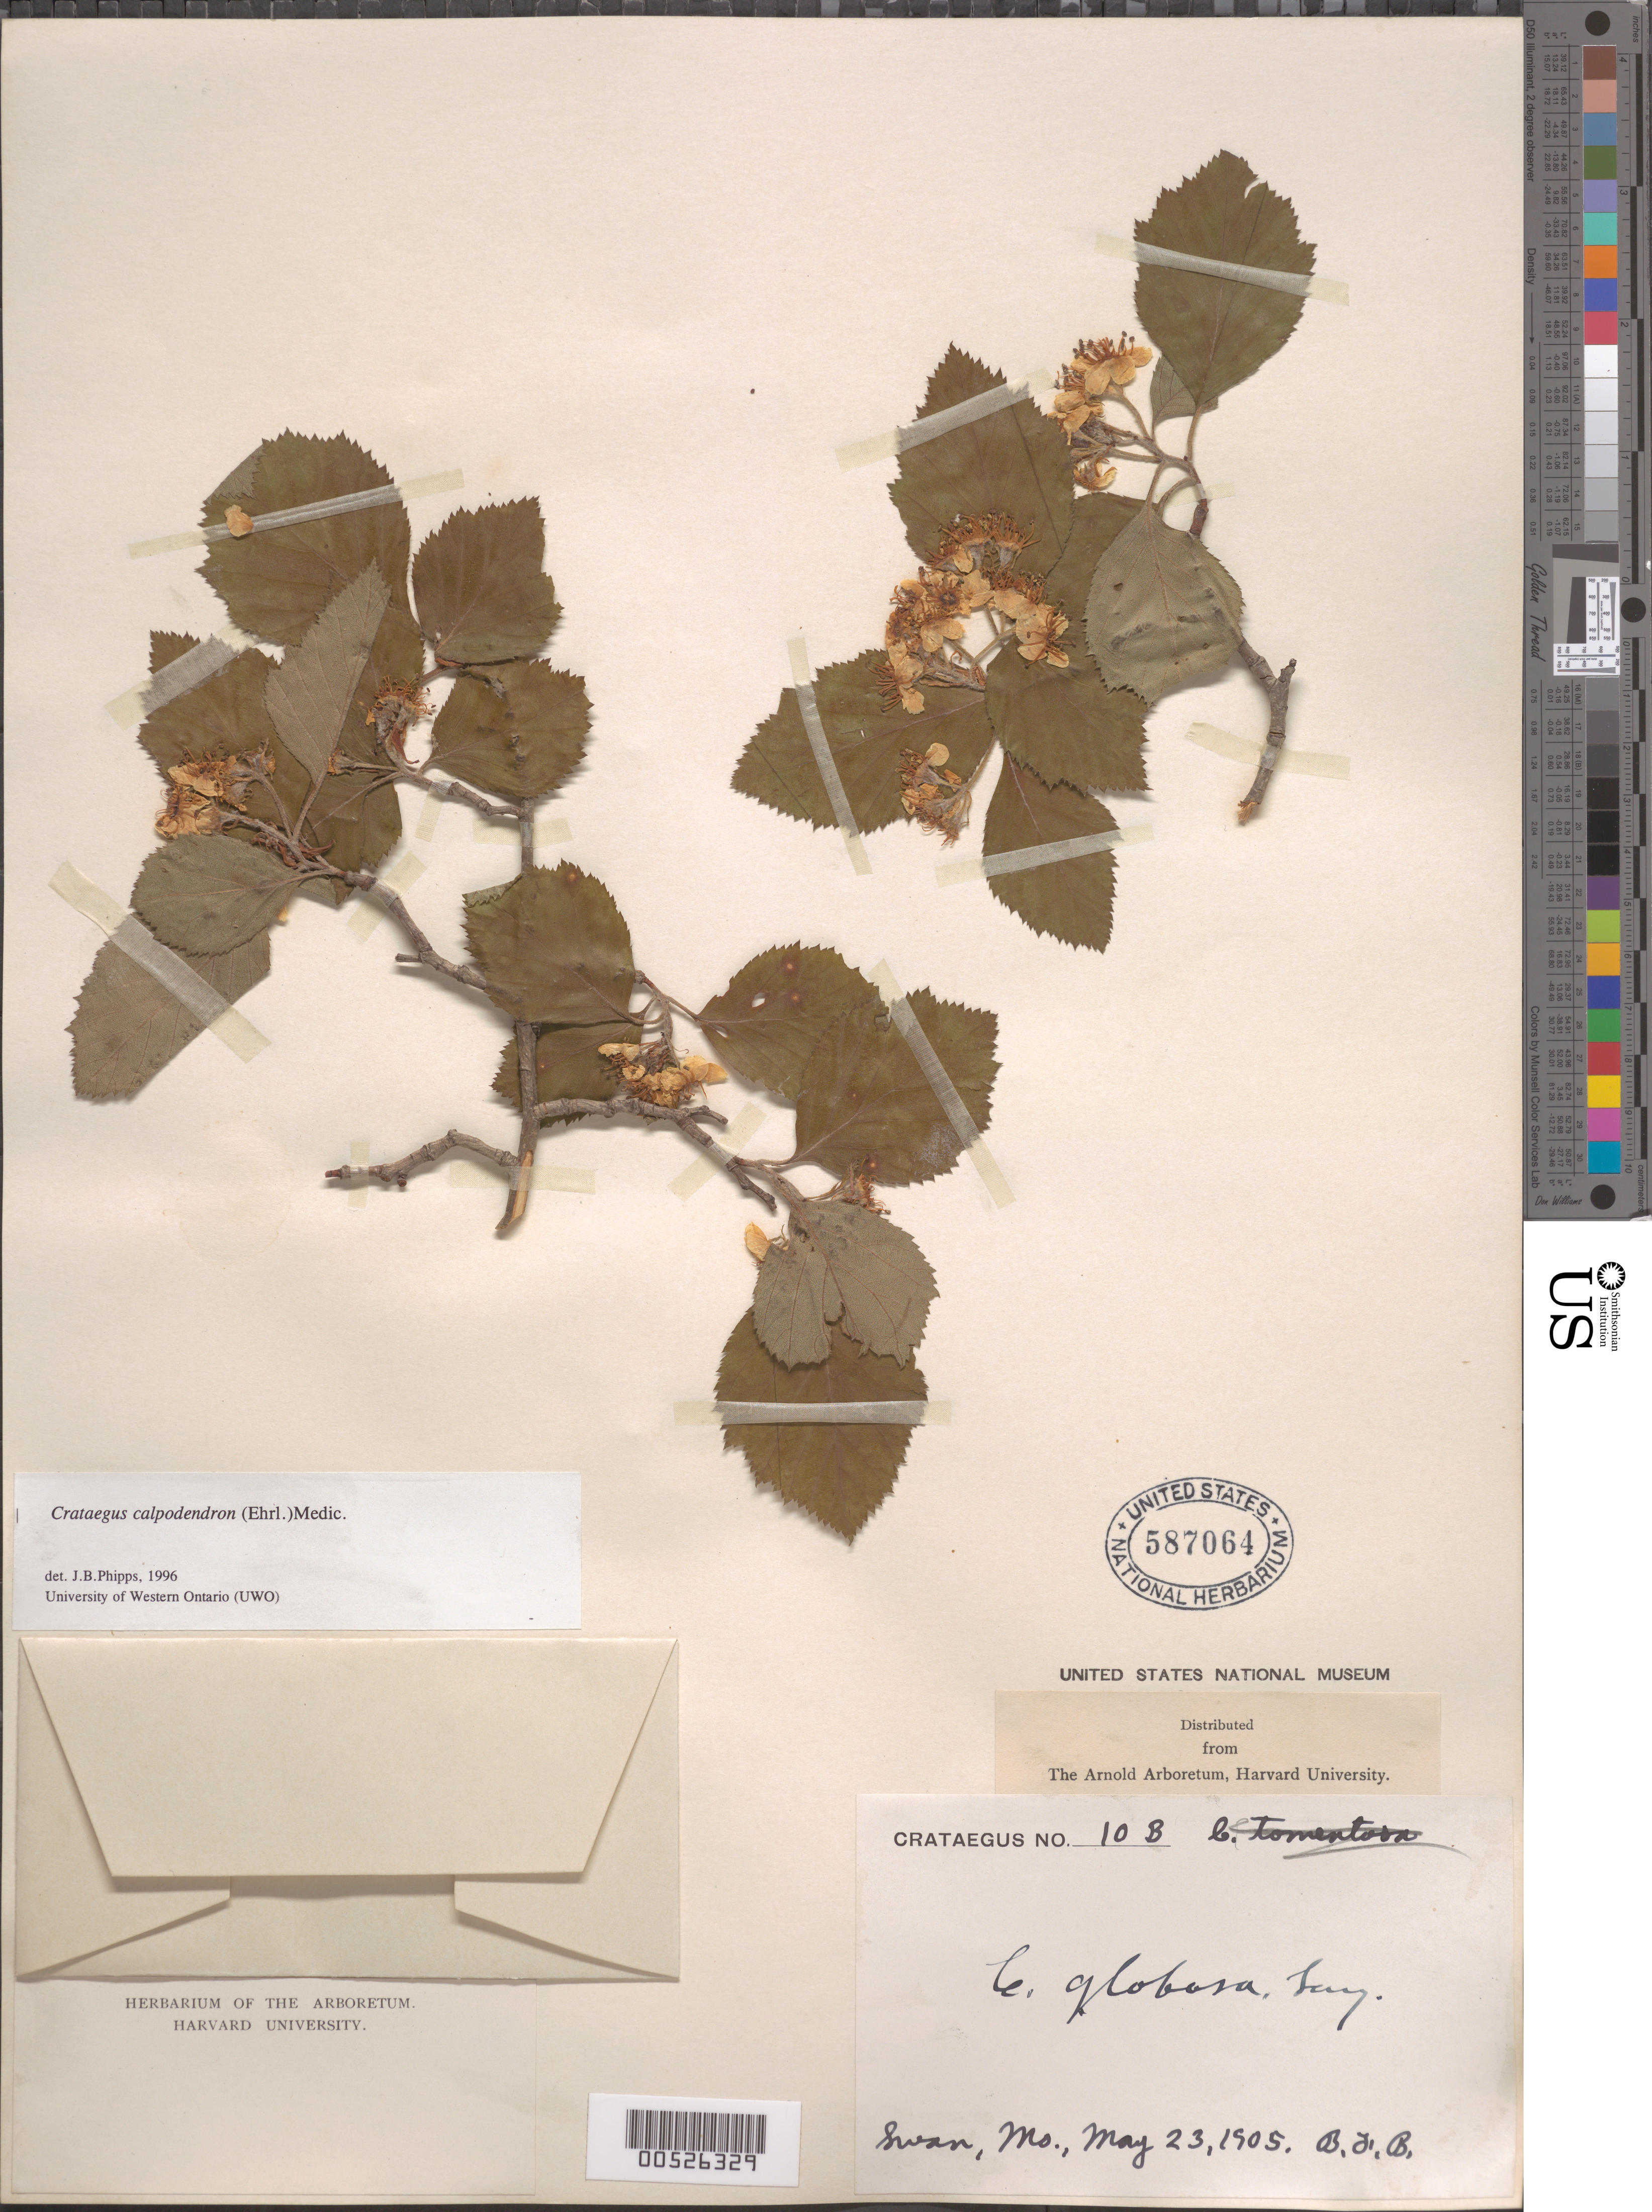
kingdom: Plantae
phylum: Tracheophyta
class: Magnoliopsida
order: Rosales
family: Rosaceae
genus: Crataegus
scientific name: Crataegus calpodendron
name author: (Ehrh.) Medik.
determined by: Phipps, James B., (UWO), University of Western Ontario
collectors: B. F. Bush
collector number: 10B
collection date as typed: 23 May 1905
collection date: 1905-05-23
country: United States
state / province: Missouri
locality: Swan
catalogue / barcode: US 587064